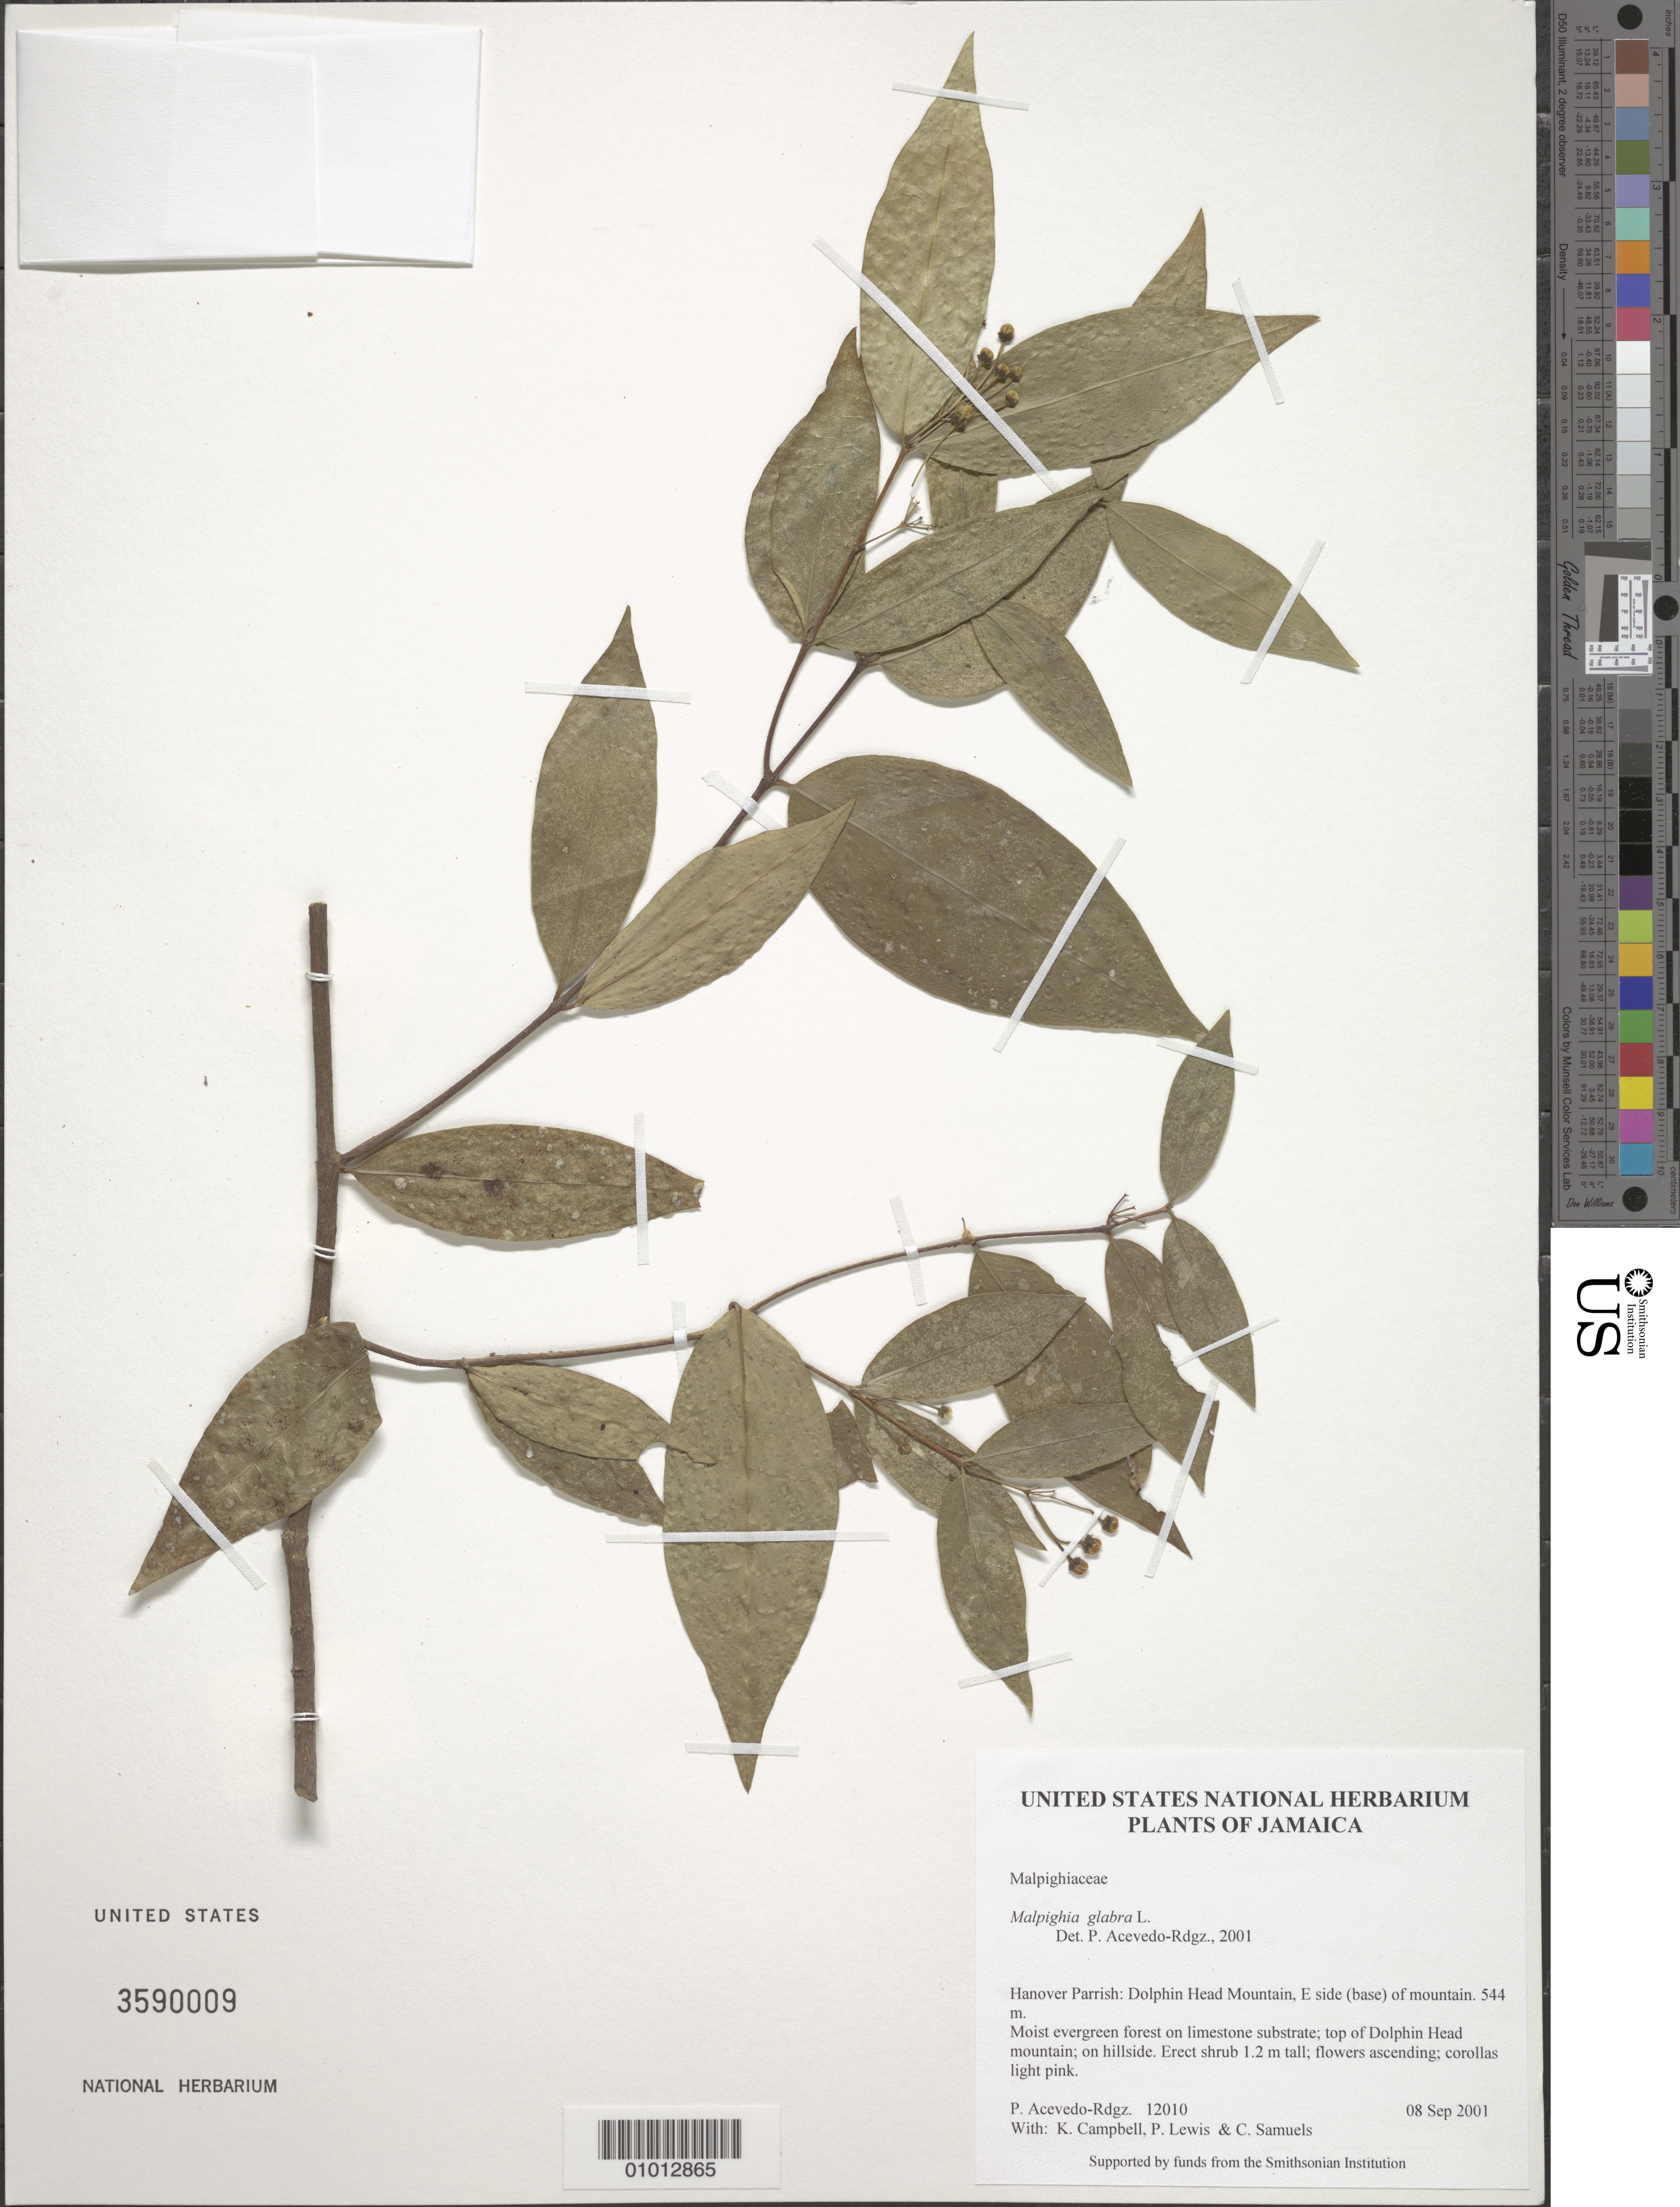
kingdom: Plantae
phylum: Tracheophyta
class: Magnoliopsida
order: Malpighiales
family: Malpighiaceae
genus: Malpighia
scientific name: Malpighia glabra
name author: L.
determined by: Acevedo-Rodríguez, P., (BOT), Smithsonian Institution - National Museum of Natural History (UNITED STATES)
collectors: P. Acevedo-Rodr., K. Campbell, P. Lewis & C. Samuels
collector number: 12010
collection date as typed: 08 Sep 2001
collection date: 2001-09-08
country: Jamaica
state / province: Hanover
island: Jamaica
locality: Hanover Parrish: Dolphin Head Mountain, E side (base) of mountain.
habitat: Moist evergreen forest on limestone substrate; top of Dolphin Head mountain; on hillside.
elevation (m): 544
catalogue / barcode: US 3590009